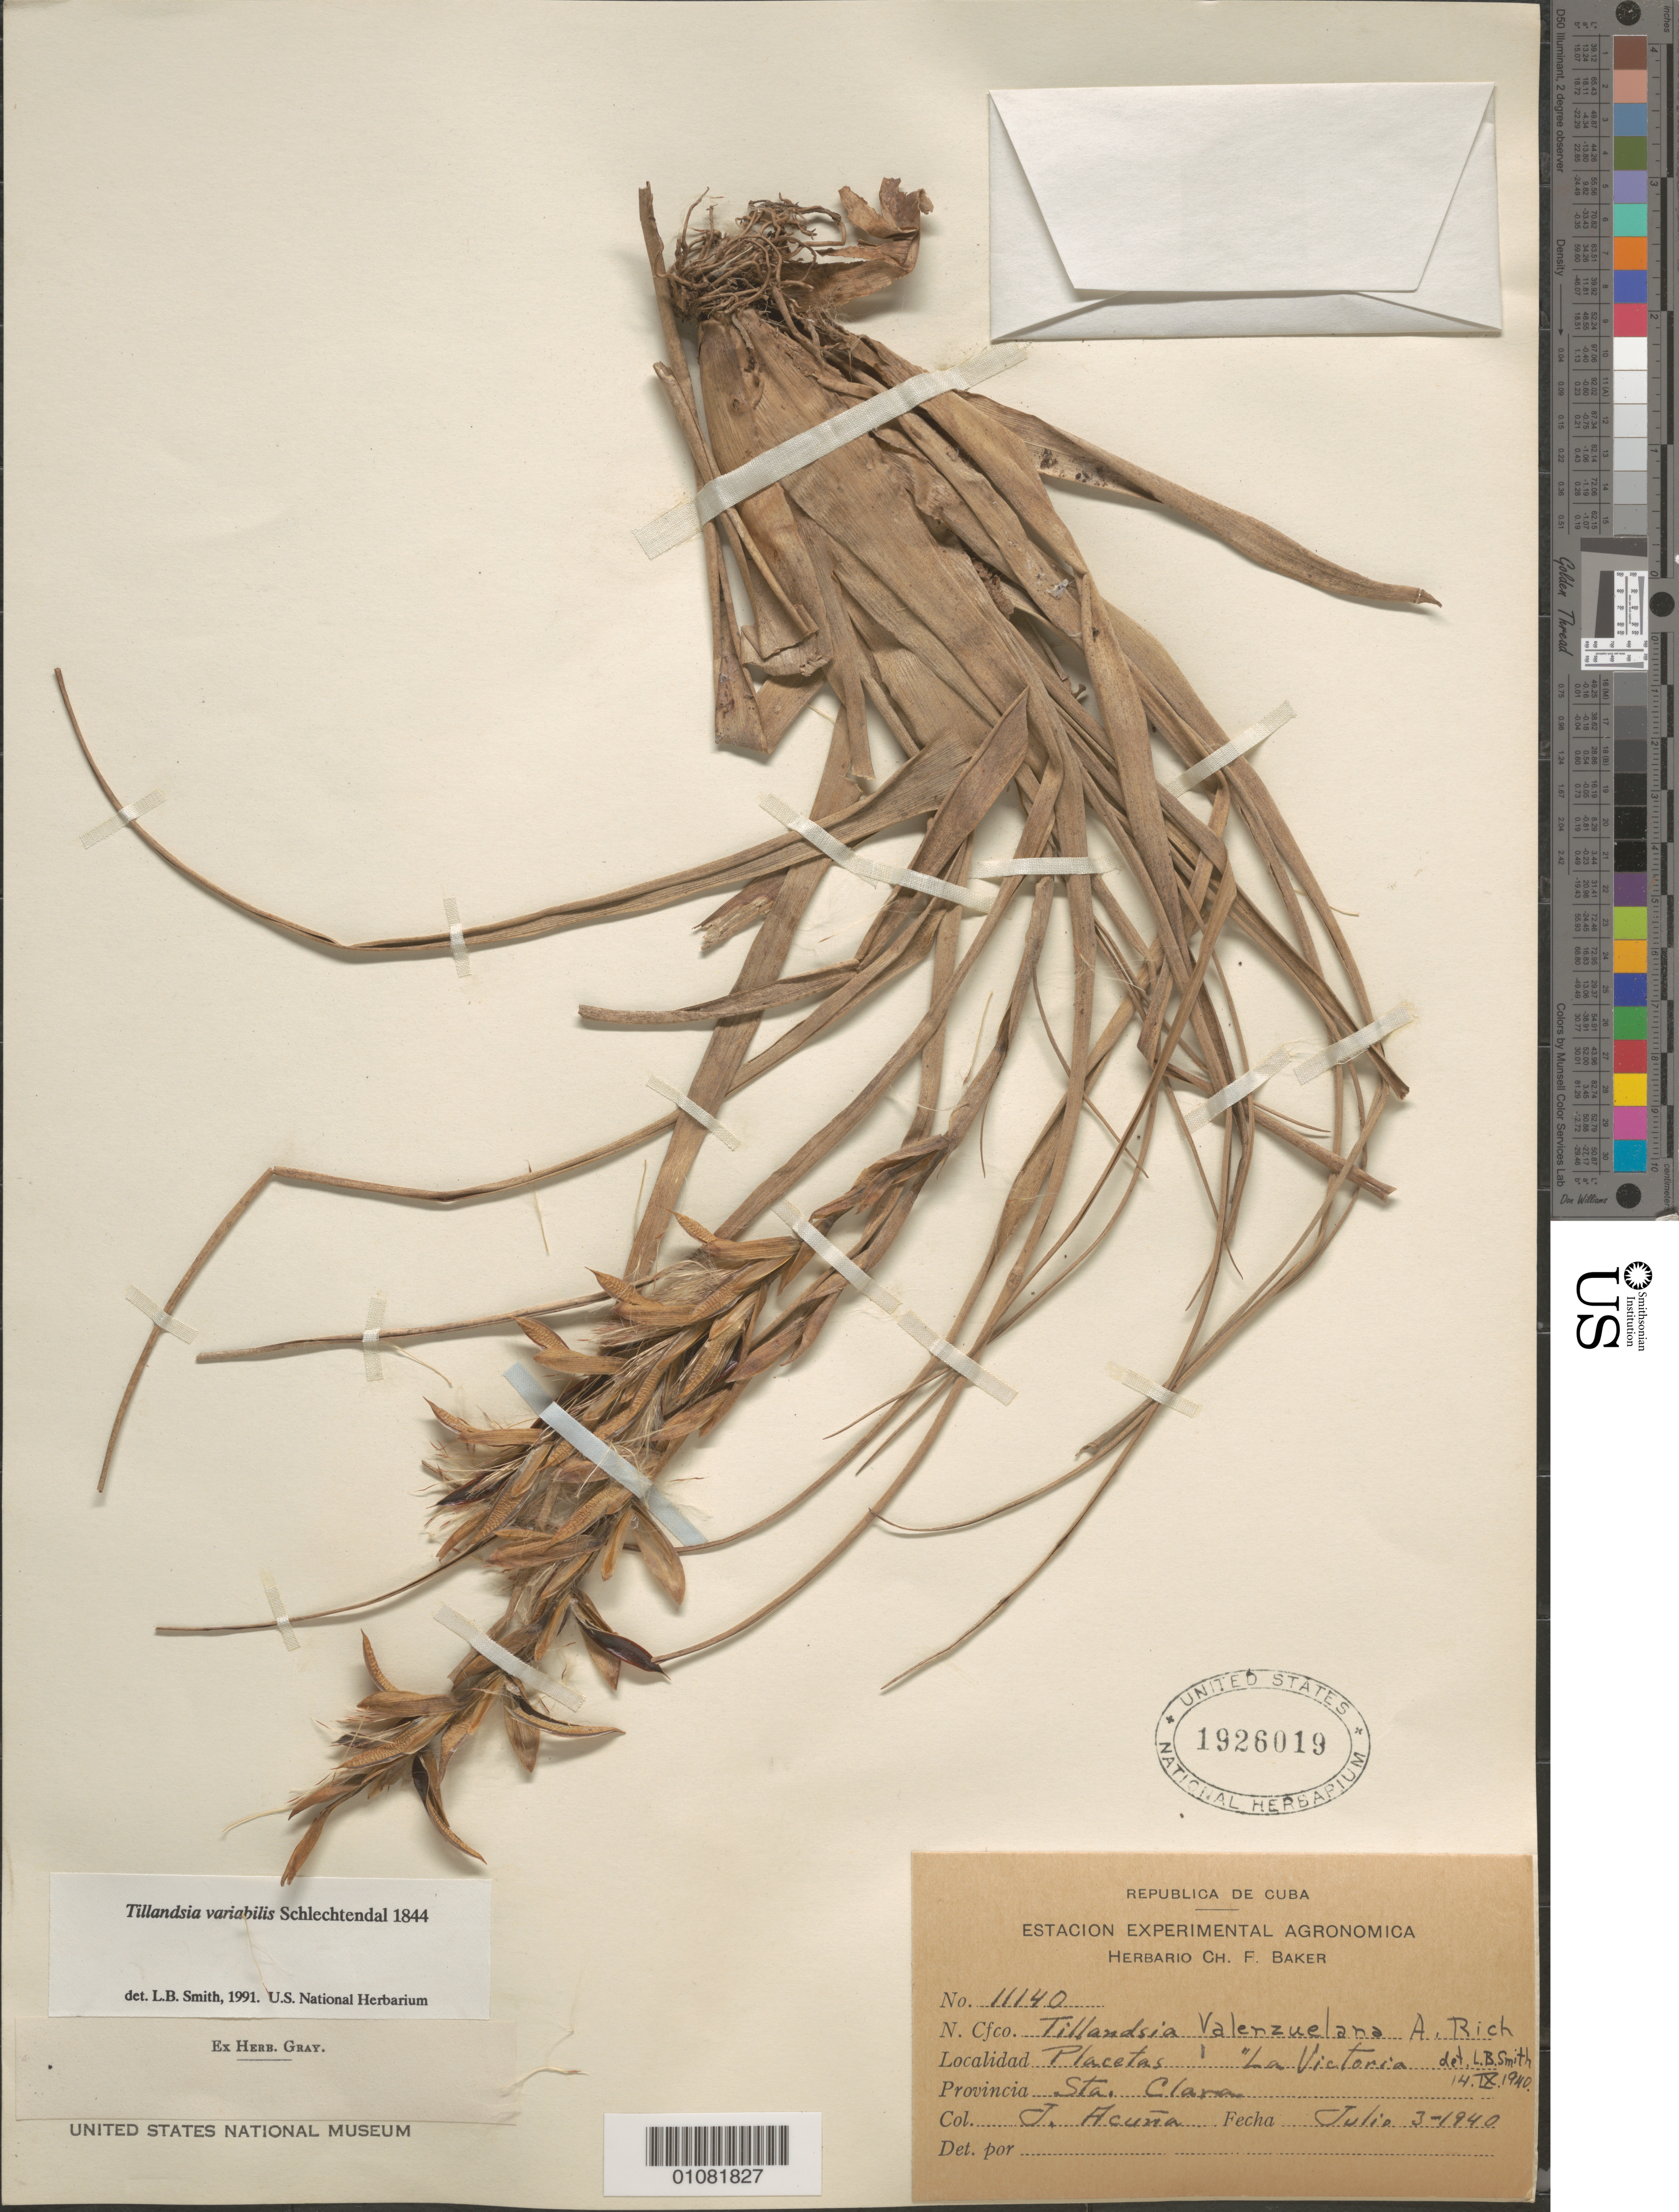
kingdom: Plantae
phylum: Tracheophyta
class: Liliopsida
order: Poales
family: Bromeliaceae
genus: Tillandsia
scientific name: Tillandsia variabilis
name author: Schltdl.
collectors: J. Acuña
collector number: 11140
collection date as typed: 03 Jul 1940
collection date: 1940-07-03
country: Cuba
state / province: Villa Clara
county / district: Santa Clara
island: Cuba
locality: Placetas "La Victoria"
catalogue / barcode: US 1926019